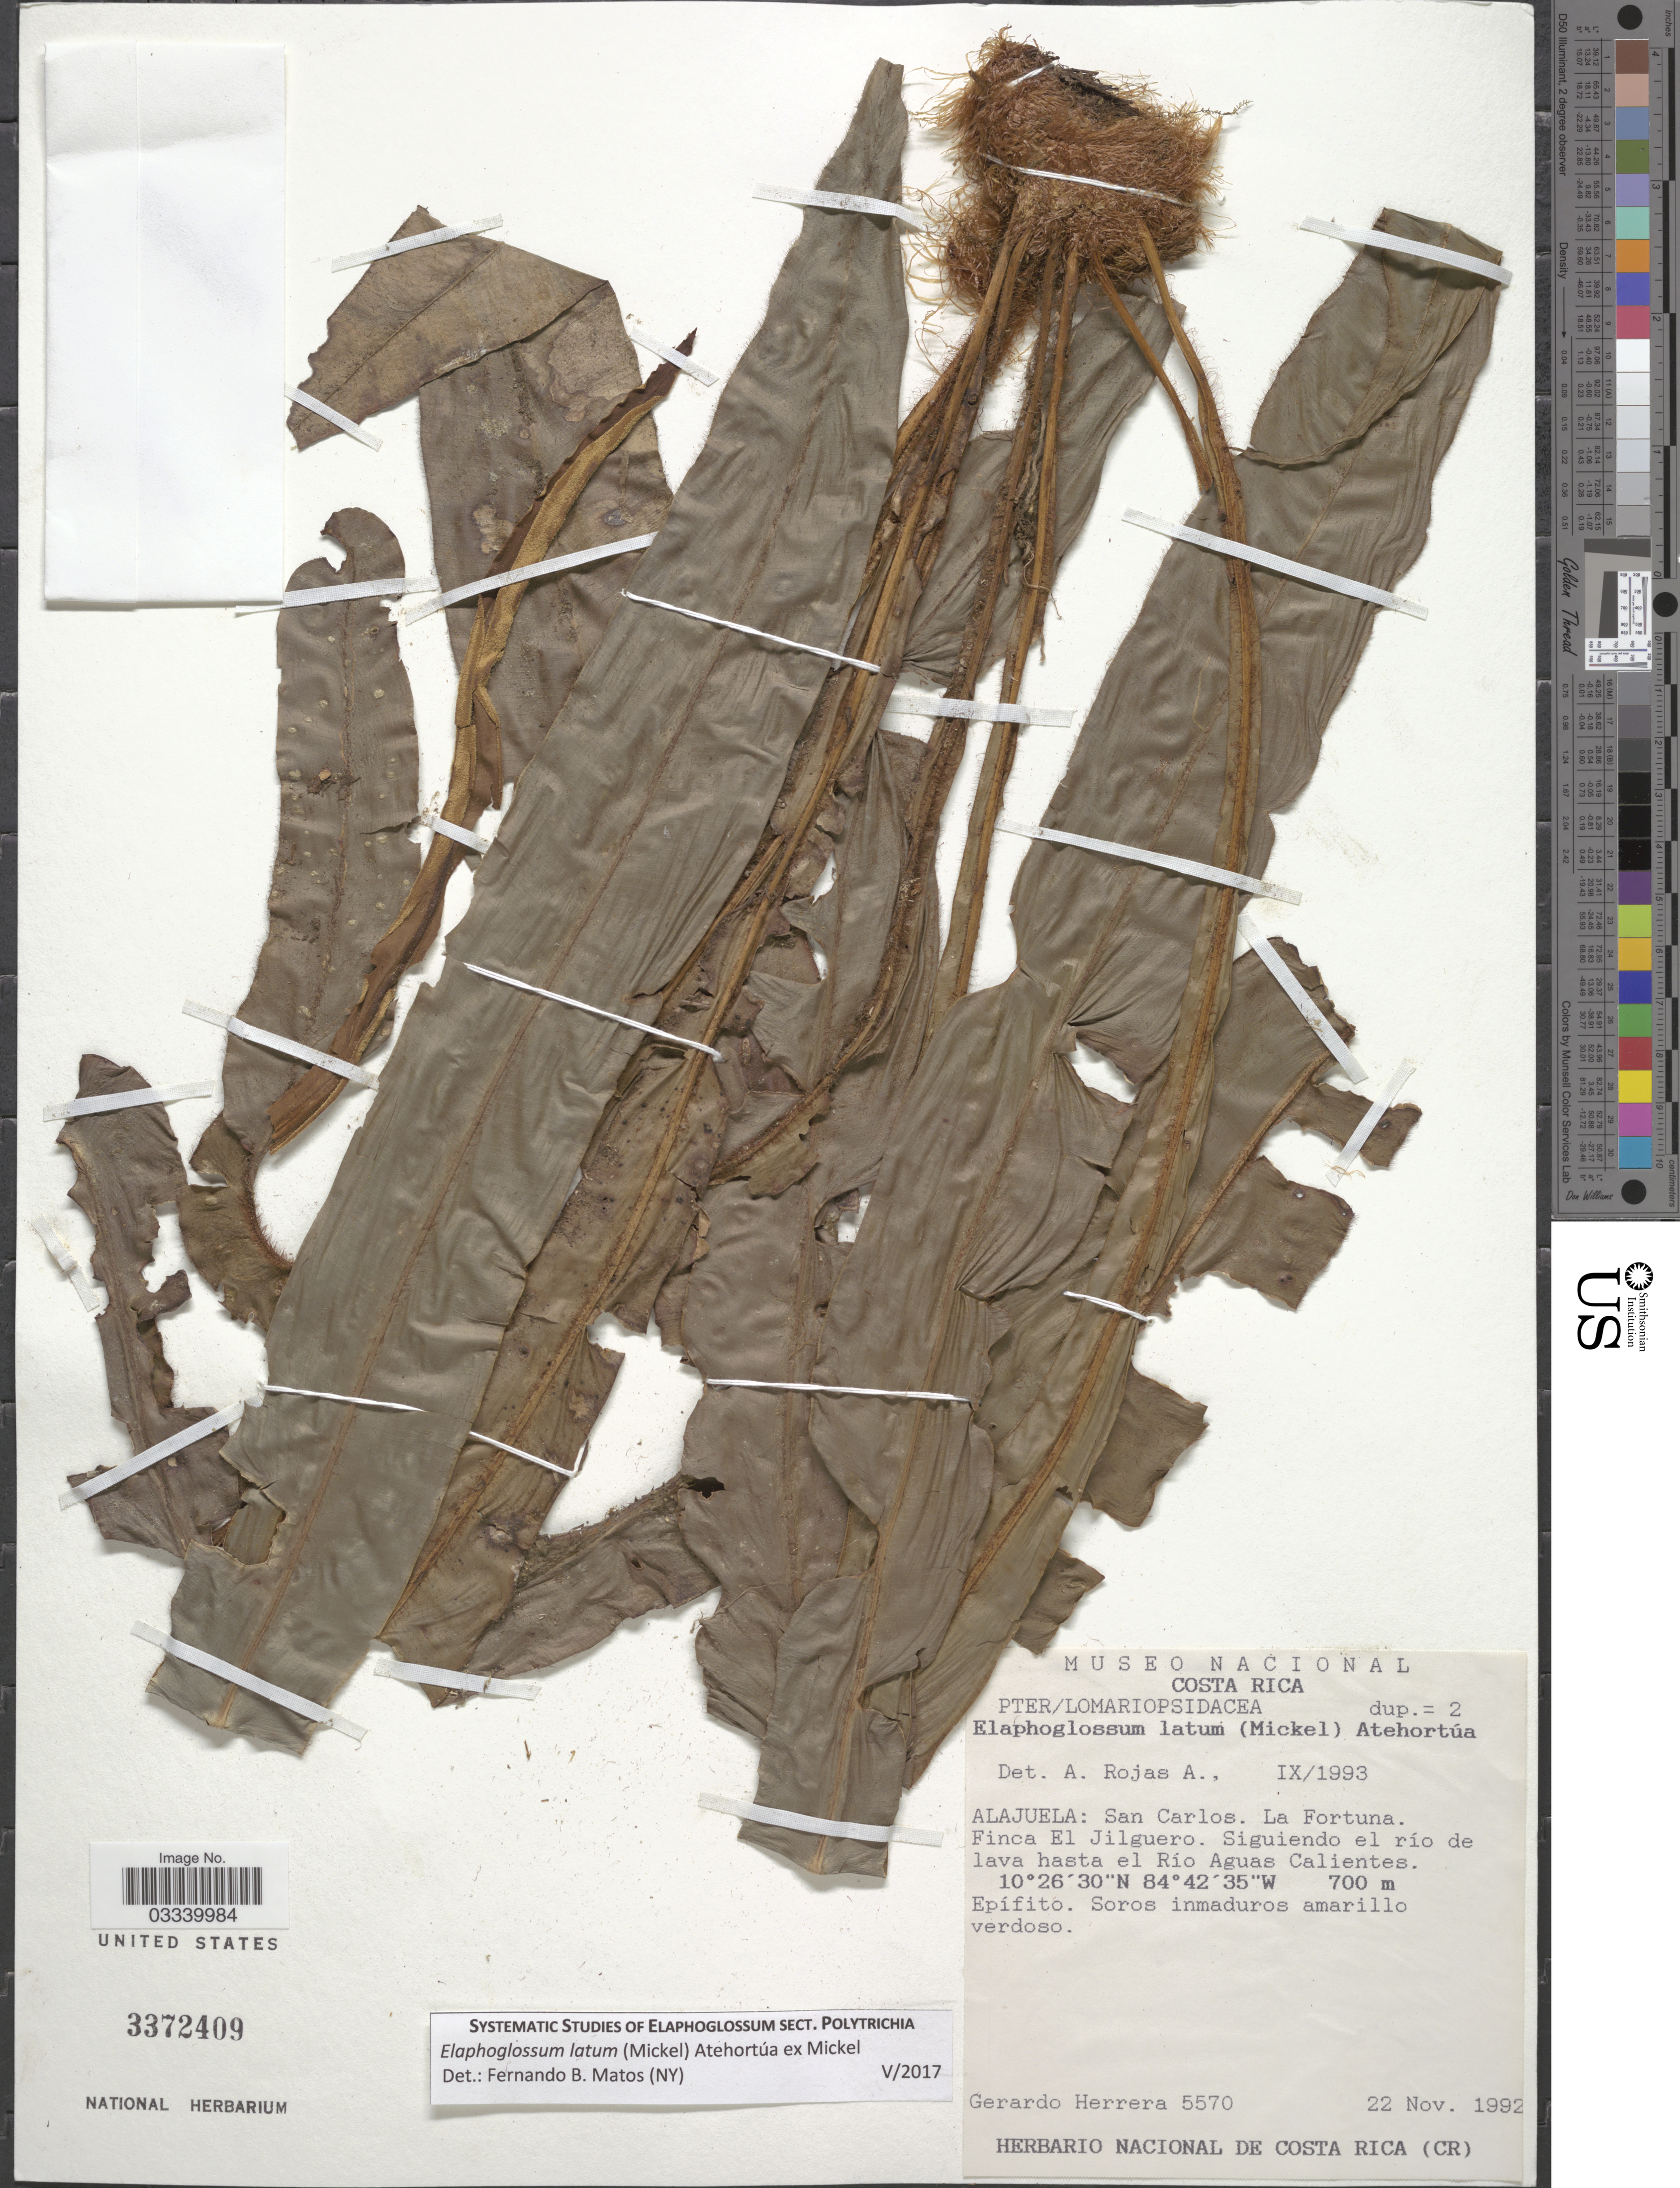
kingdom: Plantae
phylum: Tracheophyta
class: Polypodiopsida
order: Polypodiales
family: Dryopteridaceae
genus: Elaphoglossum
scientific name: Elaphoglossum latum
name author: (Mickel) Atehortúa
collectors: G. Herrera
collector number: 5570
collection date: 1992-11-22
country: Costa Rica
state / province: Alajuela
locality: San Carlos. La Fortuna. Finca El Jilguero. Siguiendo el río de lava hasta el Río Aguas Calientes.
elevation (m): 700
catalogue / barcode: US 3372409